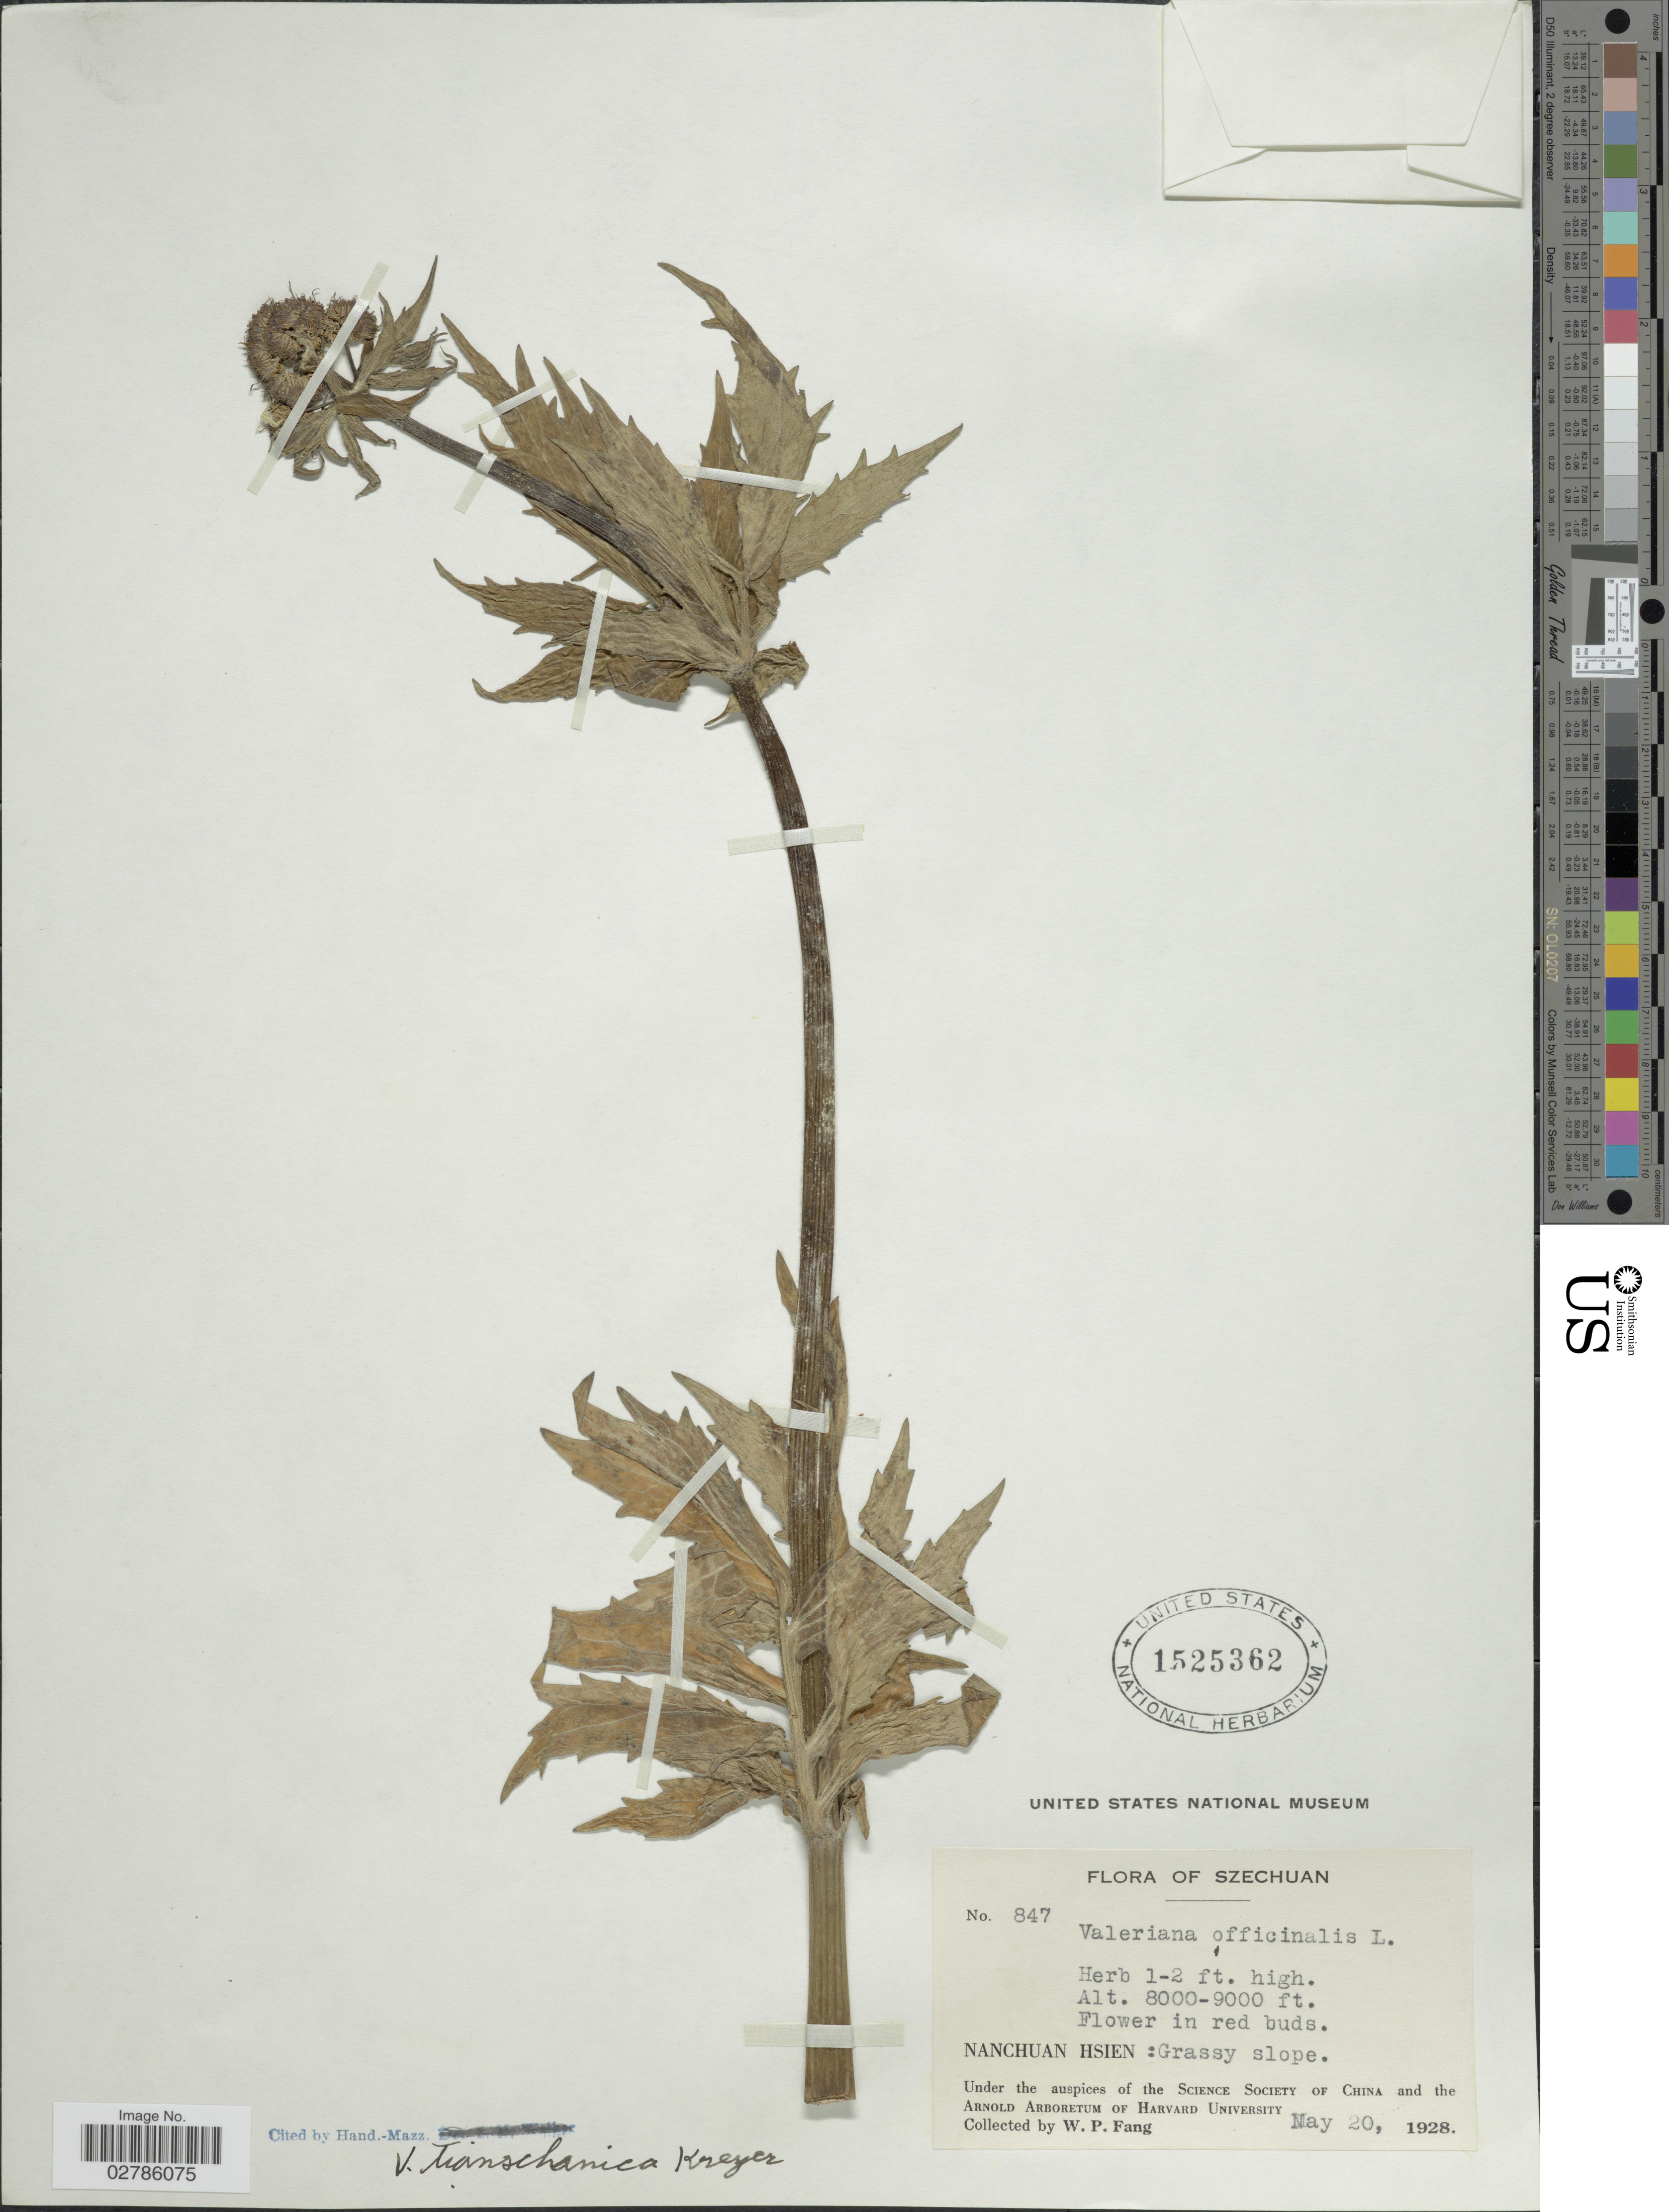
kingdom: Plantae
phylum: Tracheophyta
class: Magnoliopsida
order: Dipsacales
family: Caprifoliaceae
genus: Valeriana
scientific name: Valeriana tianschanica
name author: Kreyer ex Hand.-Mazz.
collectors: W. P. Fang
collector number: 847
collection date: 1928-05-20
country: China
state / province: Sichuan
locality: Szechuan. Nanchuan Hsien.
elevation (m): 2438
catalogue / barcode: US 1525362